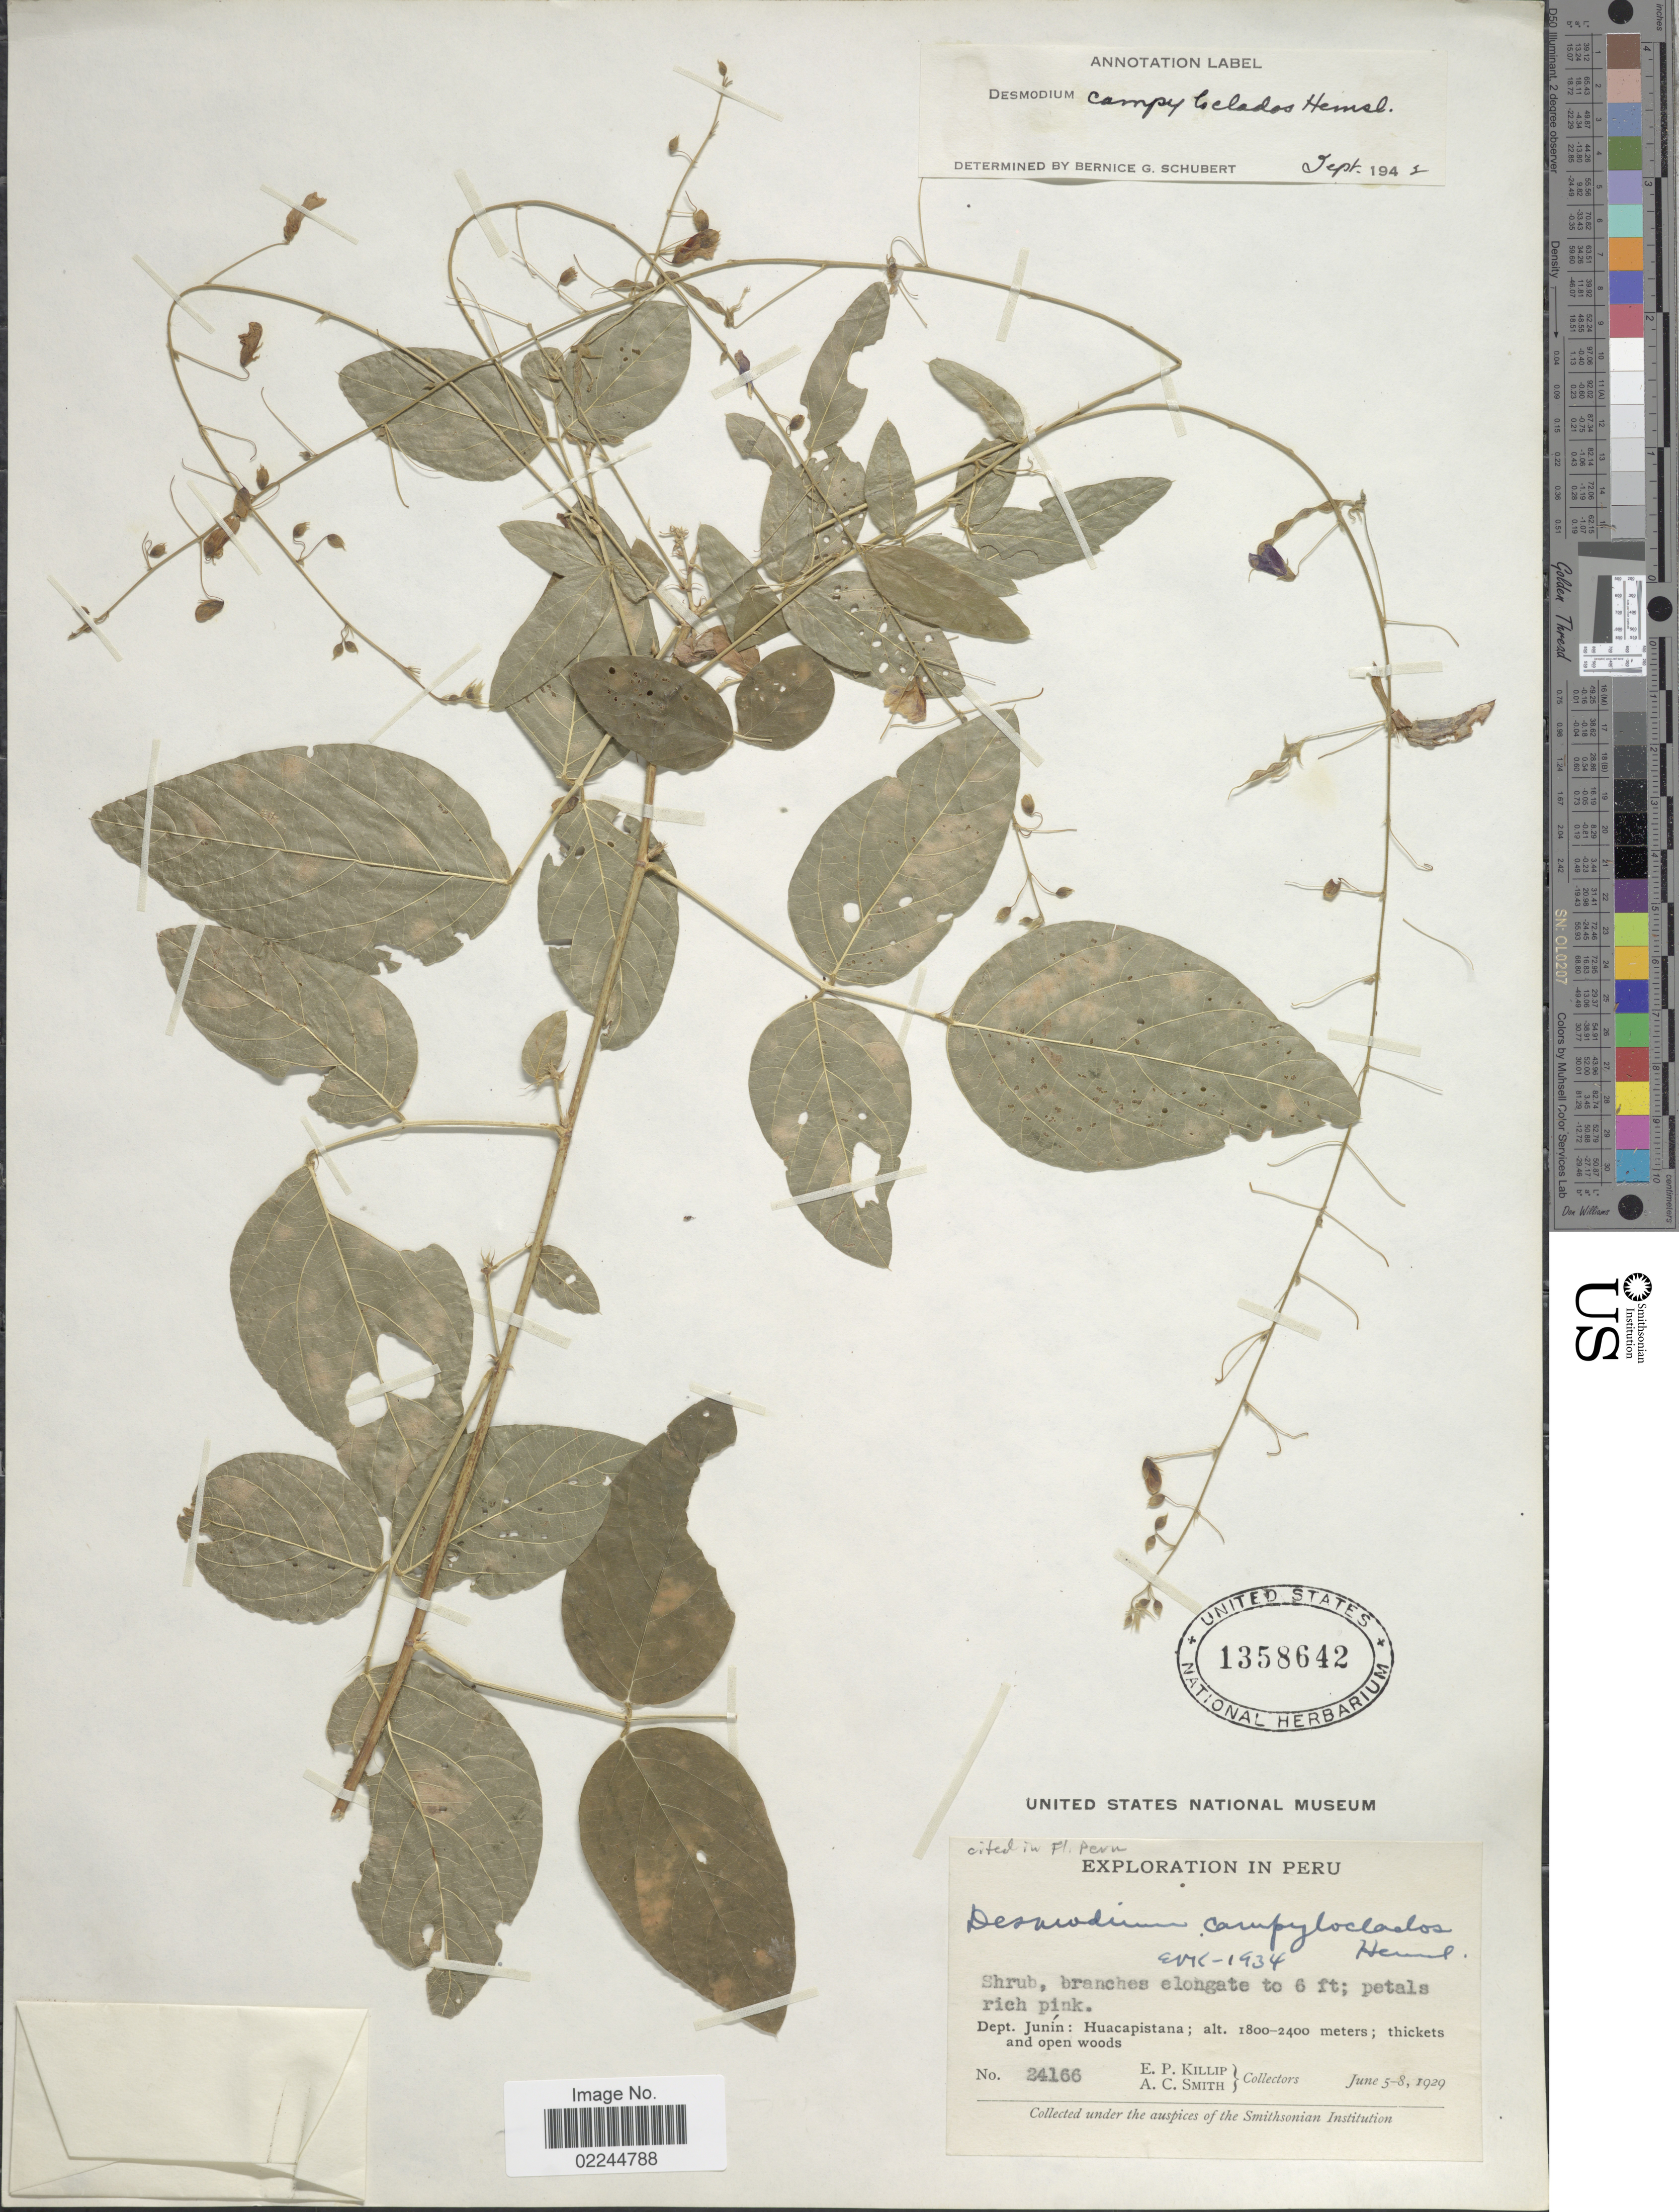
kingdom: Plantae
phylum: Tracheophyta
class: Magnoliopsida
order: Fabales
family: Fabaceae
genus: Desmodium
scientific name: Desmodium campyloclados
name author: Hemsl.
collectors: E. P. Killip & A. C. Smith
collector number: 24166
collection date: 1929-06-05/1929-06-08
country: Peru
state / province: Junín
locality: Huacapistana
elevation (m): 1800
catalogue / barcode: US 1358642